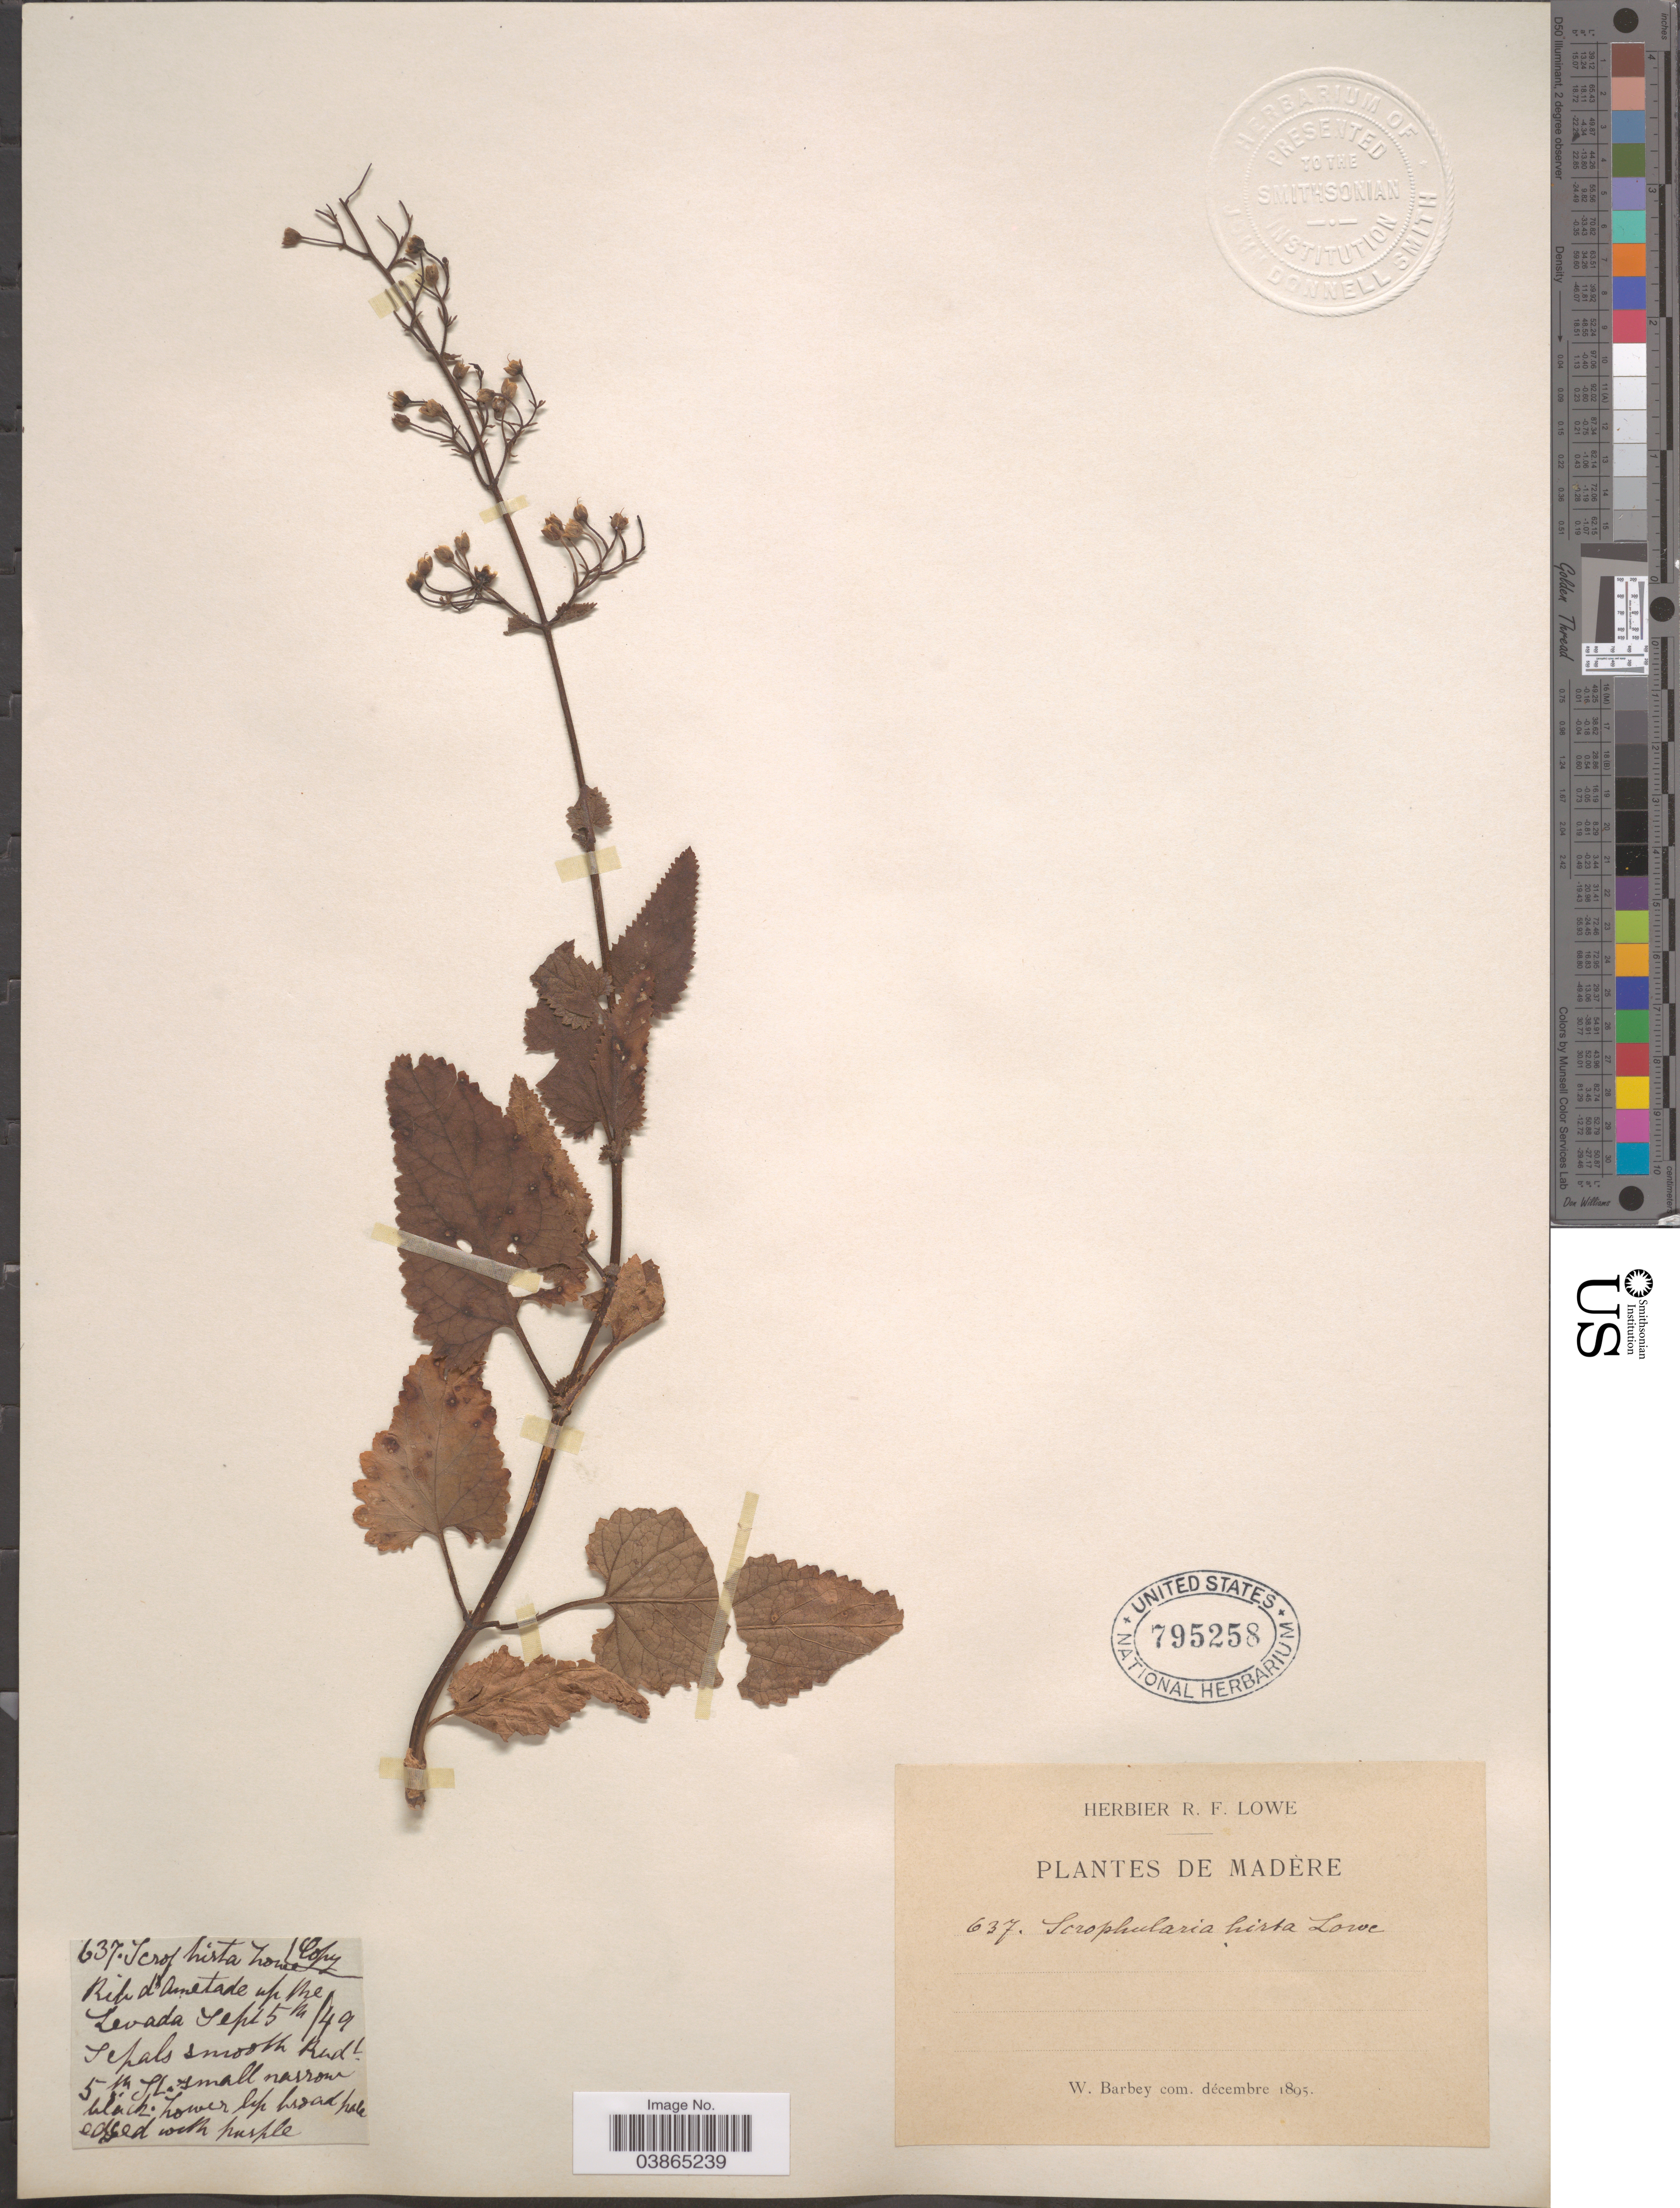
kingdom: Plantae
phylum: Tracheophyta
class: Magnoliopsida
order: Lamiales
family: Scrophulariaceae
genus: Scrophularia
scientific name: Scrophularia hirta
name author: Lowe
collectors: ex herb. R. F. Lowe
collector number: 637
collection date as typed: Transcribed d/m/y: 5/9/49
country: Portugal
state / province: Madeira (Aut. Reg.)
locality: Madère. Rich d' Ametade up the Levada.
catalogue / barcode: US 795258